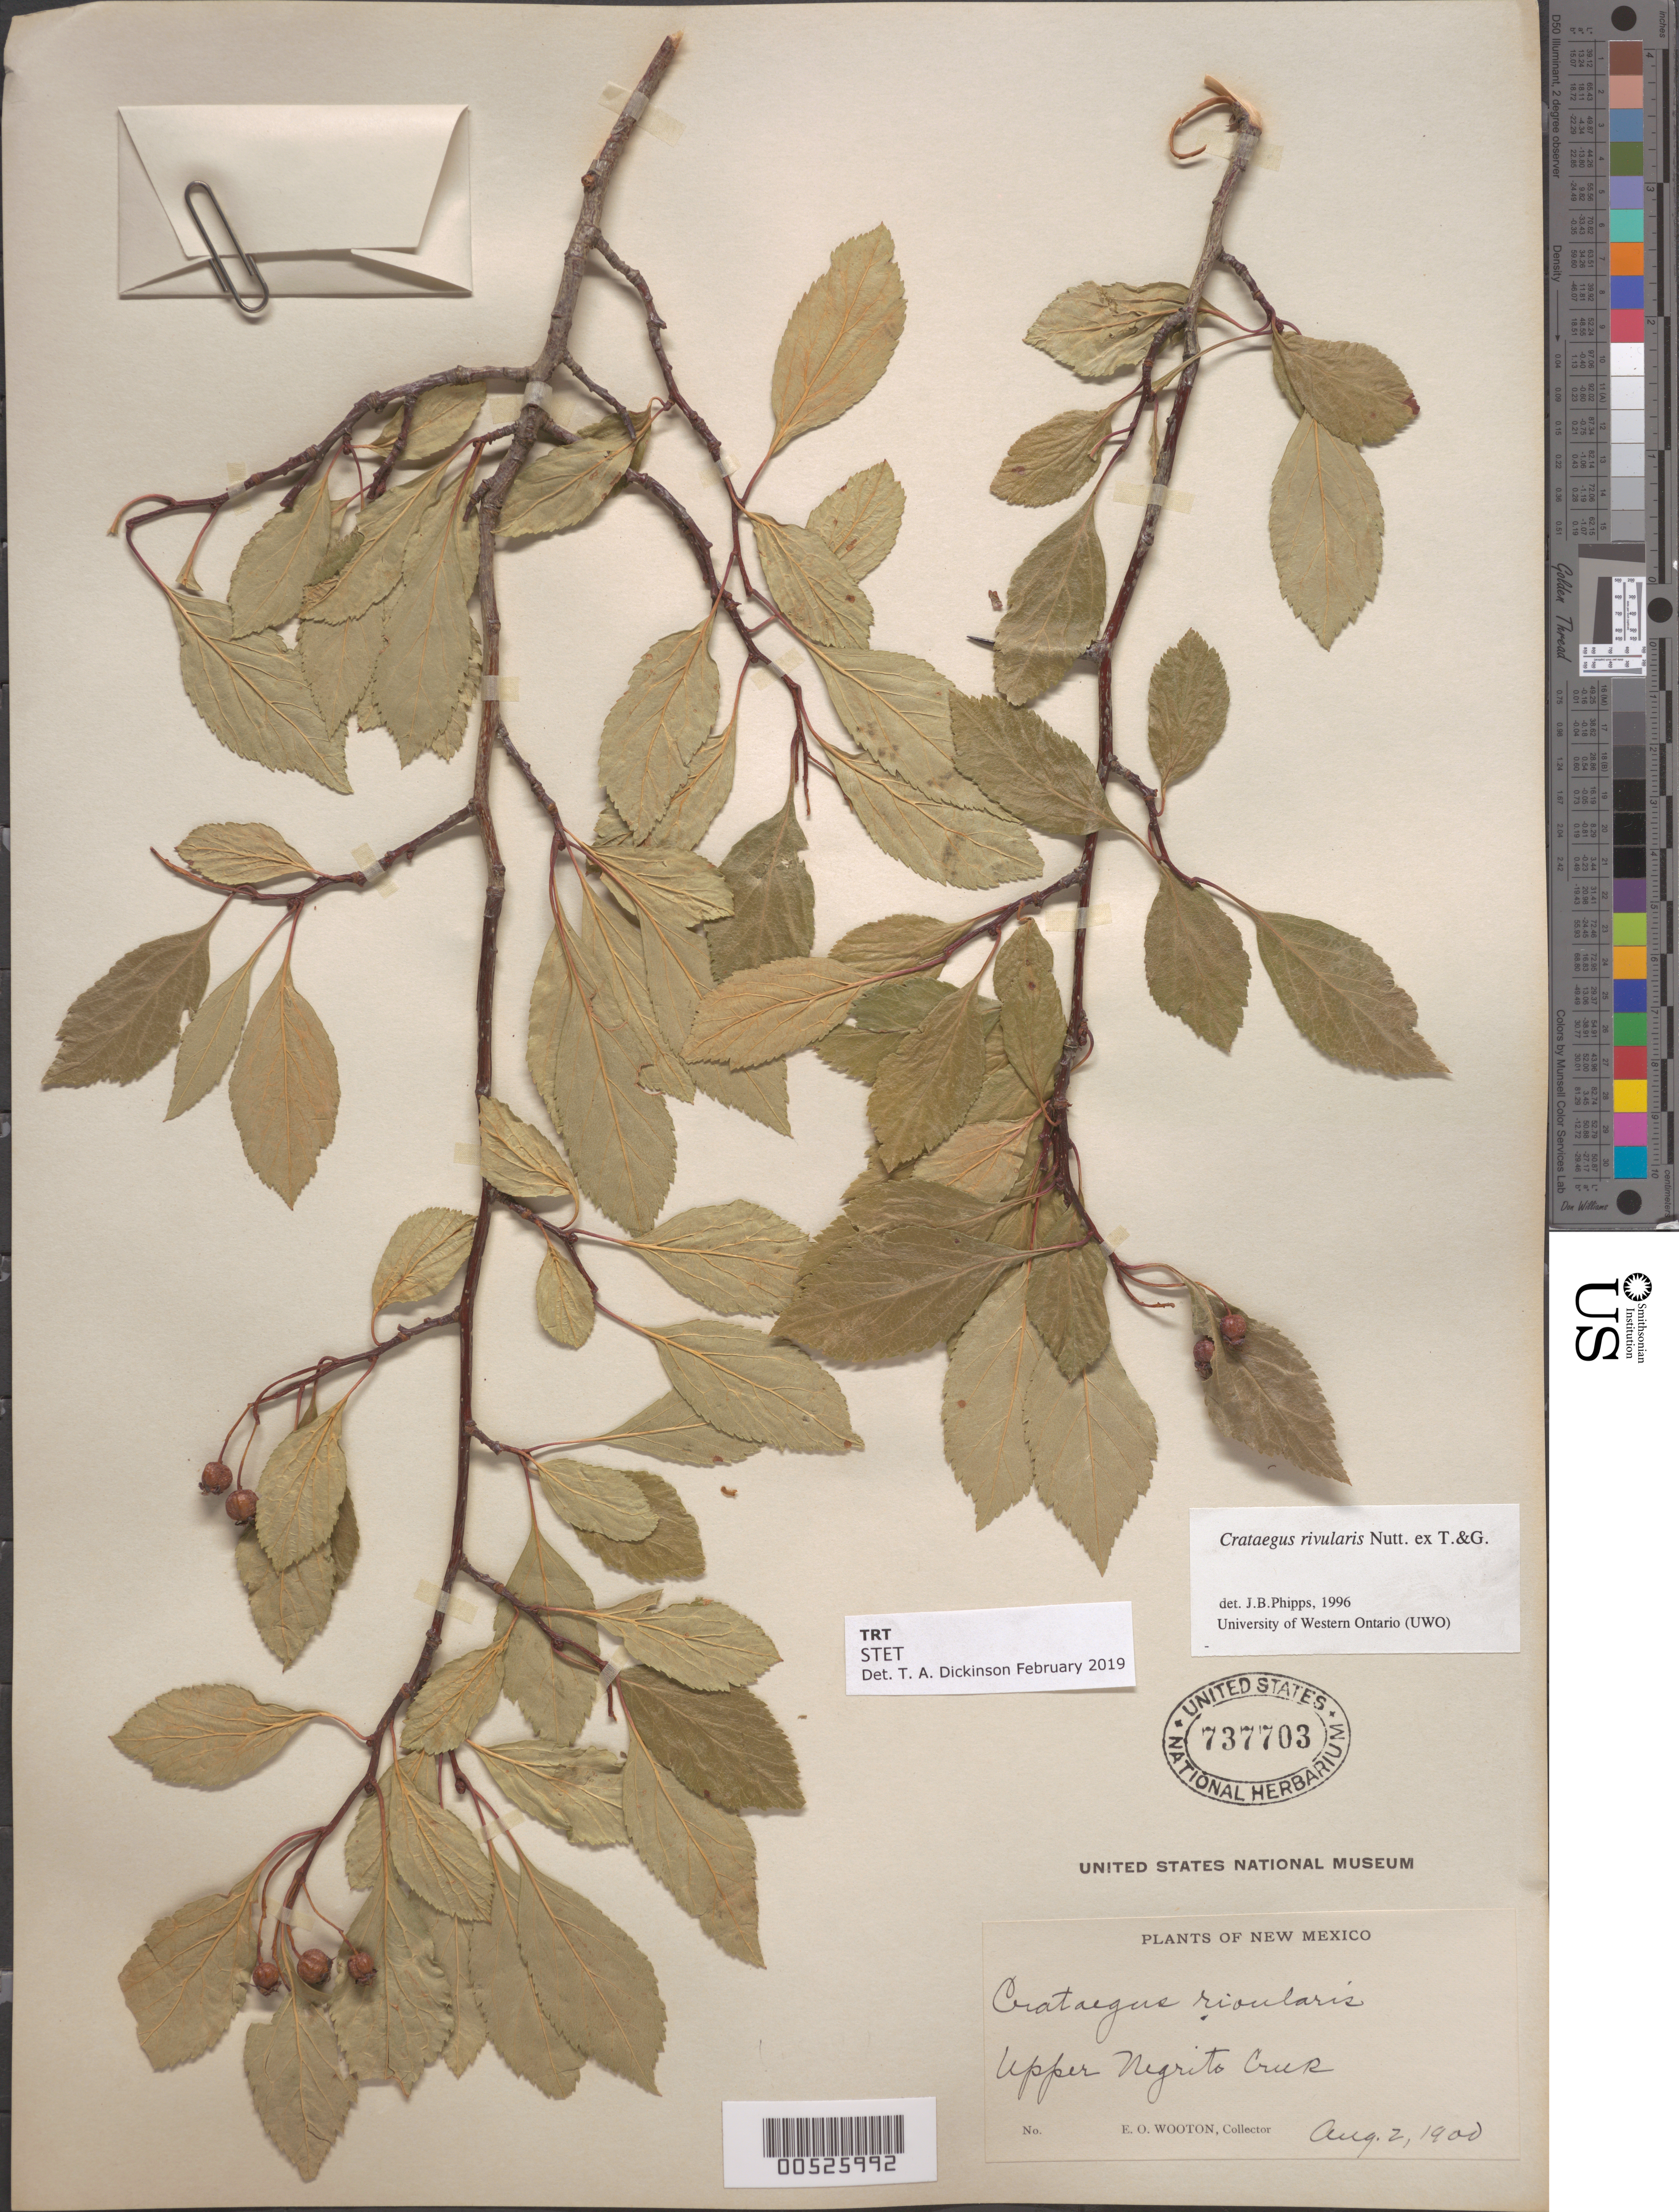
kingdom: Plantae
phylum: Tracheophyta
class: Magnoliopsida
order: Rosales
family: Rosaceae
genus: Crataegus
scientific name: Crataegus rivularis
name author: Nutt.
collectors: E. O. Wooton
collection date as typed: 02 Aug 1900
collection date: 1900-08-02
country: United States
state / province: New Mexico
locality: Upper Negrito Creek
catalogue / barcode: US 737703